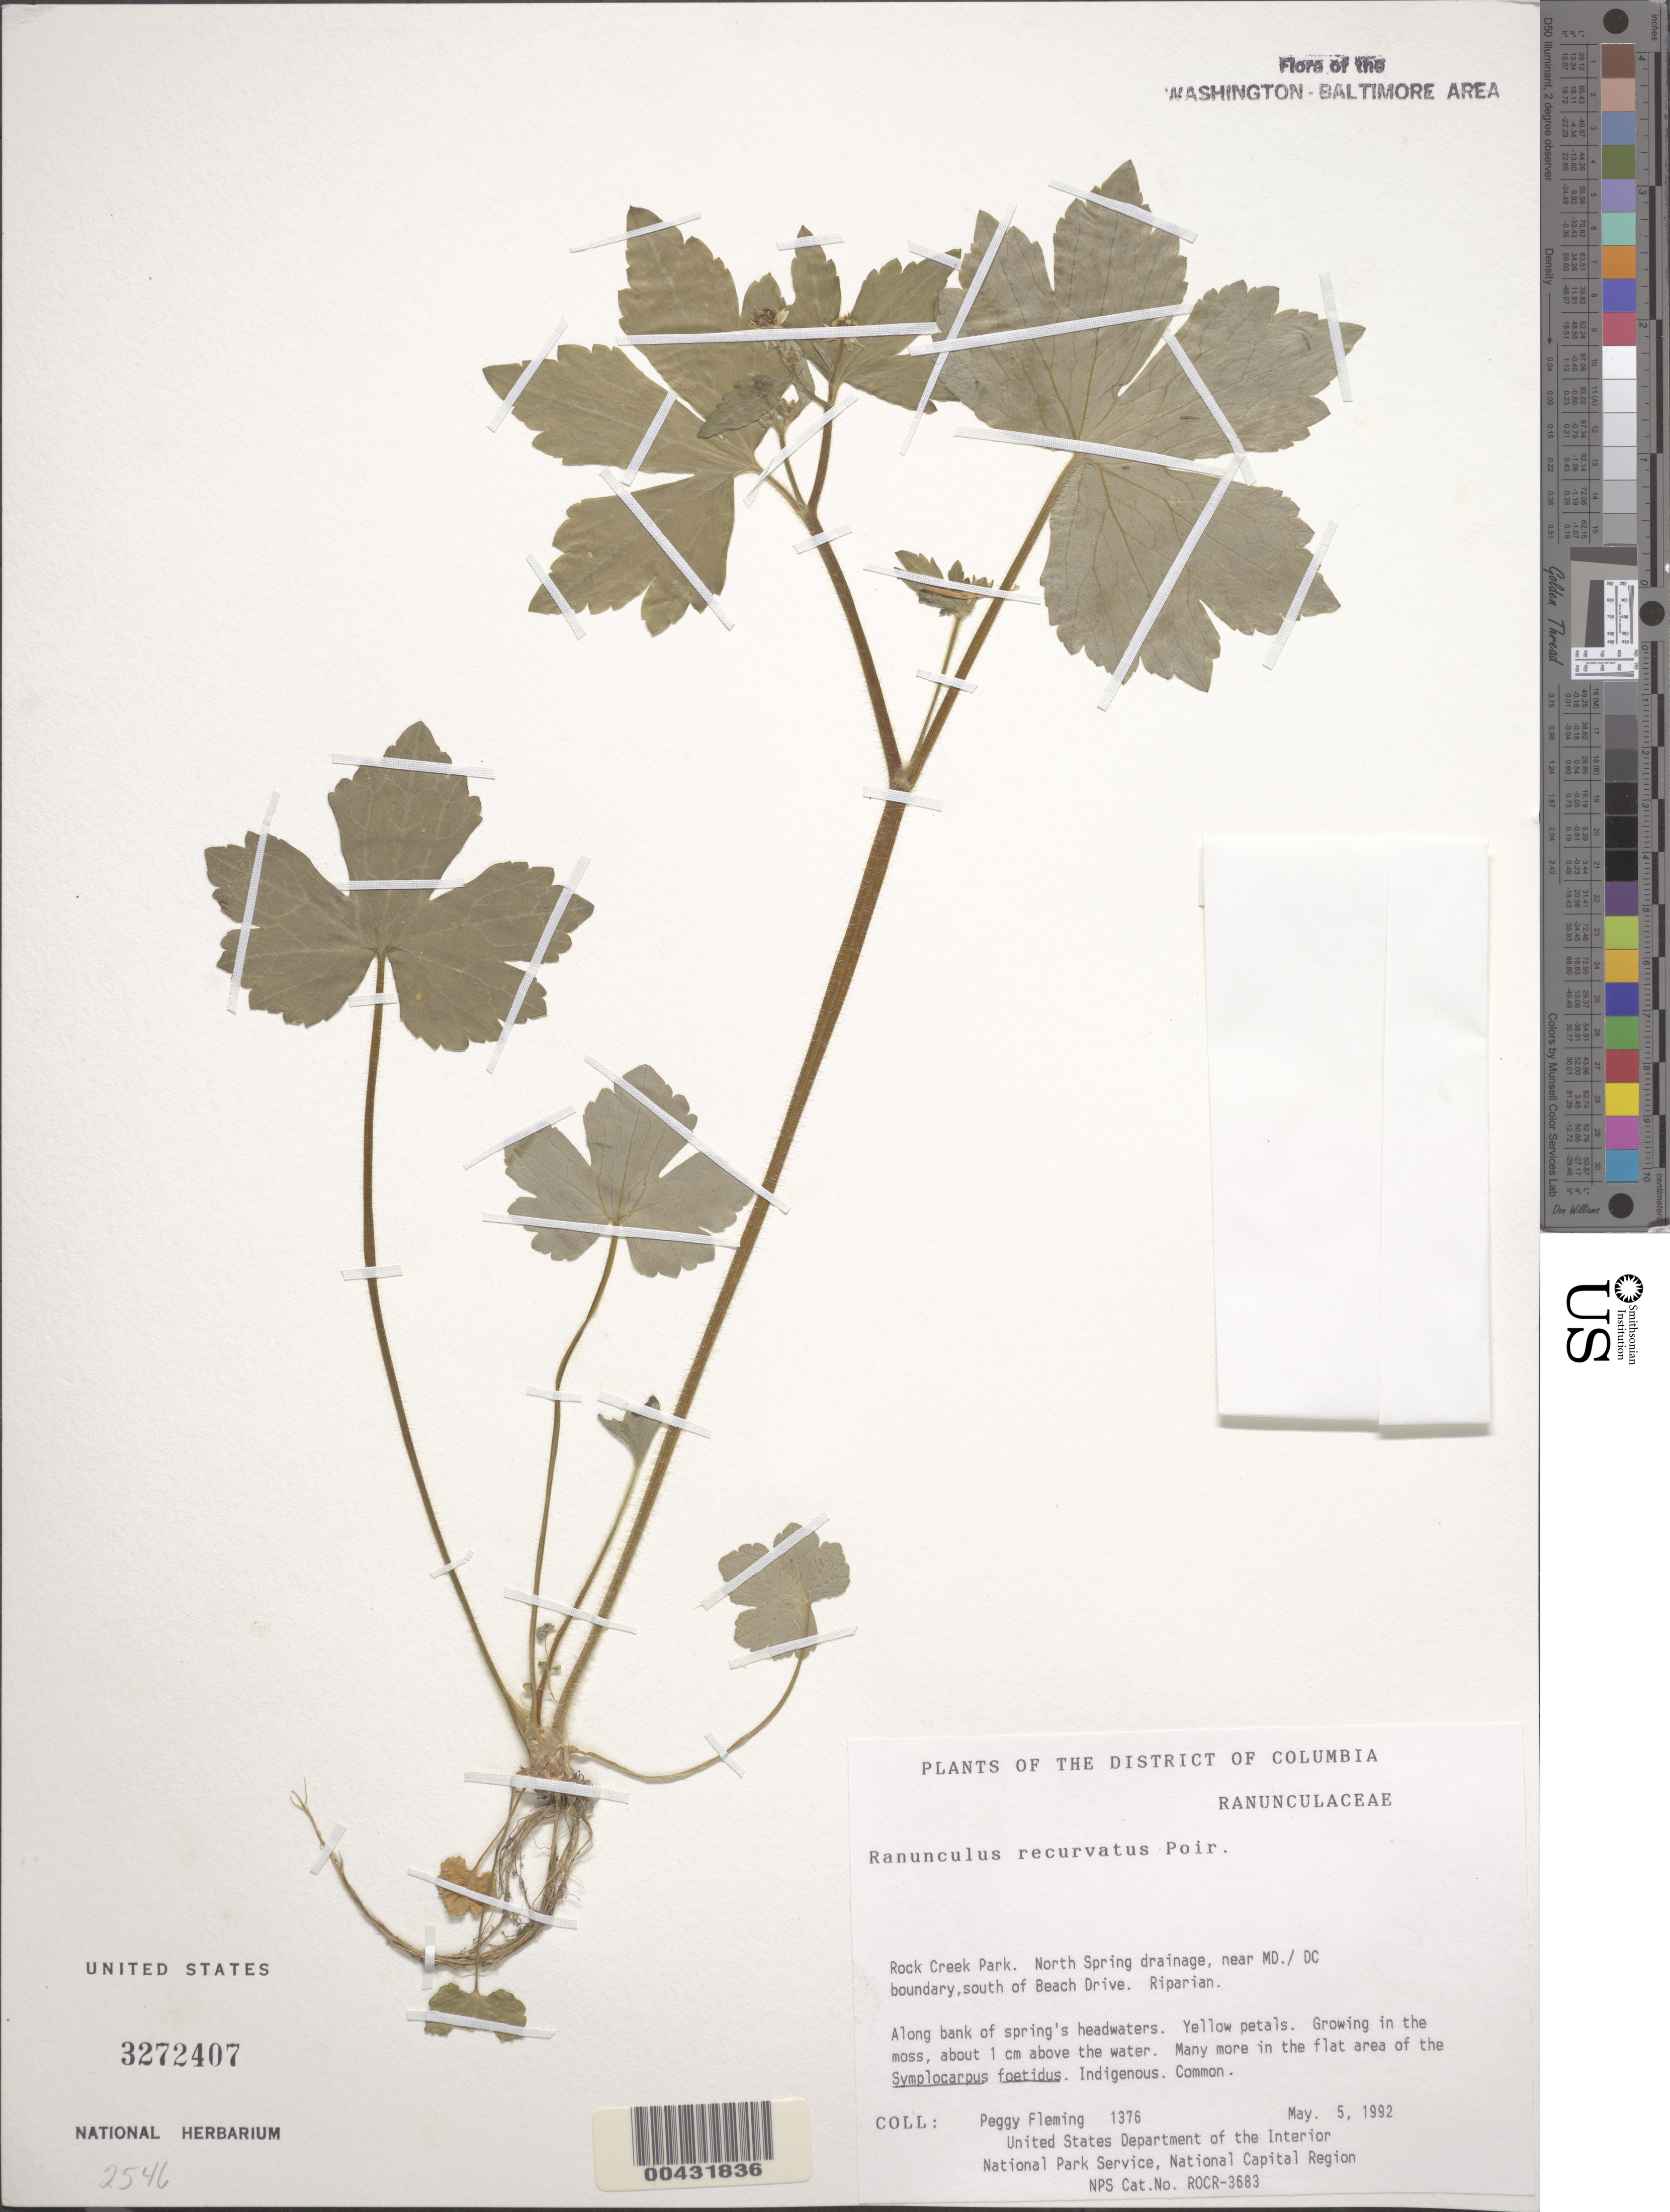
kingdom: Plantae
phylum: Tracheophyta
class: Magnoliopsida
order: Ranunculales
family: Ranunculaceae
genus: Ranunculus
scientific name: Ranunculus recurvatus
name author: Poir.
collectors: P. Fleming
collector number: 1376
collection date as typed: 05 May 1992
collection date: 1992-05-05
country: United States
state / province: District of Columbia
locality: Rock Creek Park, North Spring drainage, near MD and DC Boundary, S of Beach Drive Rock Creek Park and Vicinity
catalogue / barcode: US 3272407